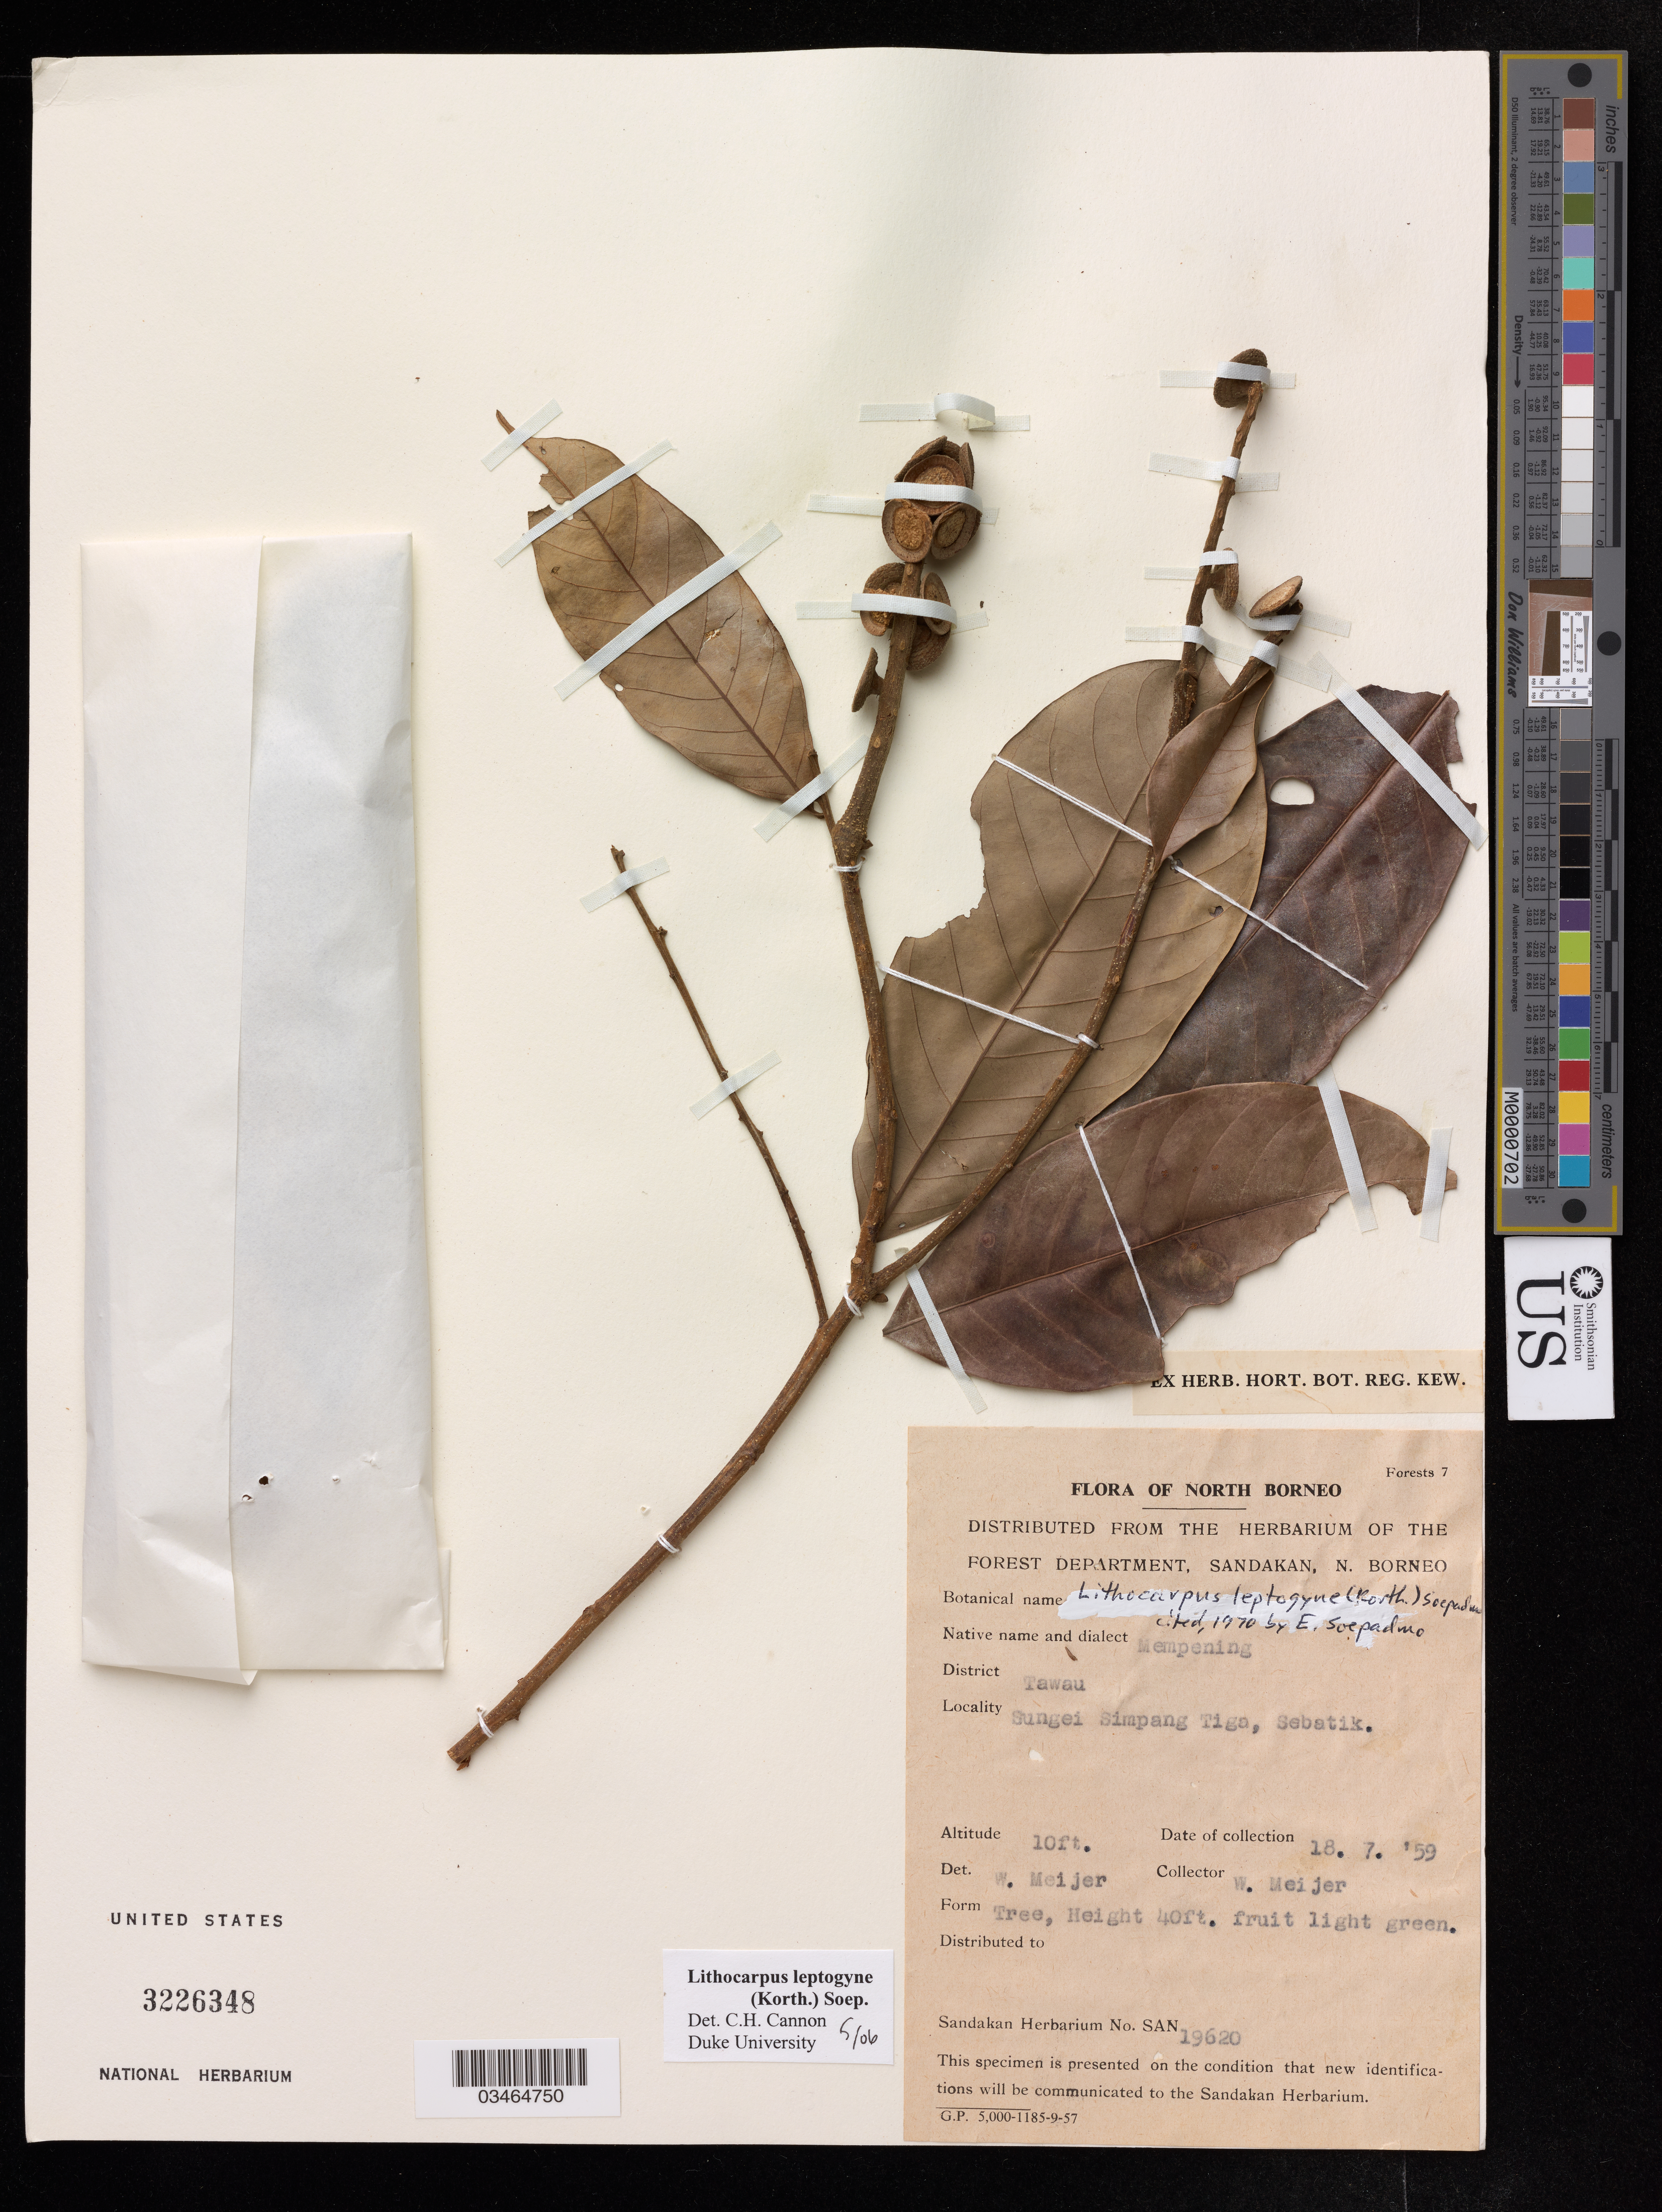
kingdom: Plantae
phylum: Tracheophyta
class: Magnoliopsida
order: Fagales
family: Fagaceae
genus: Lithocarpus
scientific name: Lithocarpus leptogyne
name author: (Korth.) Soepadmo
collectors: W. Meijer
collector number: SAN 19620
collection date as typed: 18 Jul59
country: Malaysia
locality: North Borneo, Tawau, Sungei Simpang Tiga, Sebatik.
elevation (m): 3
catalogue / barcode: US 3226348